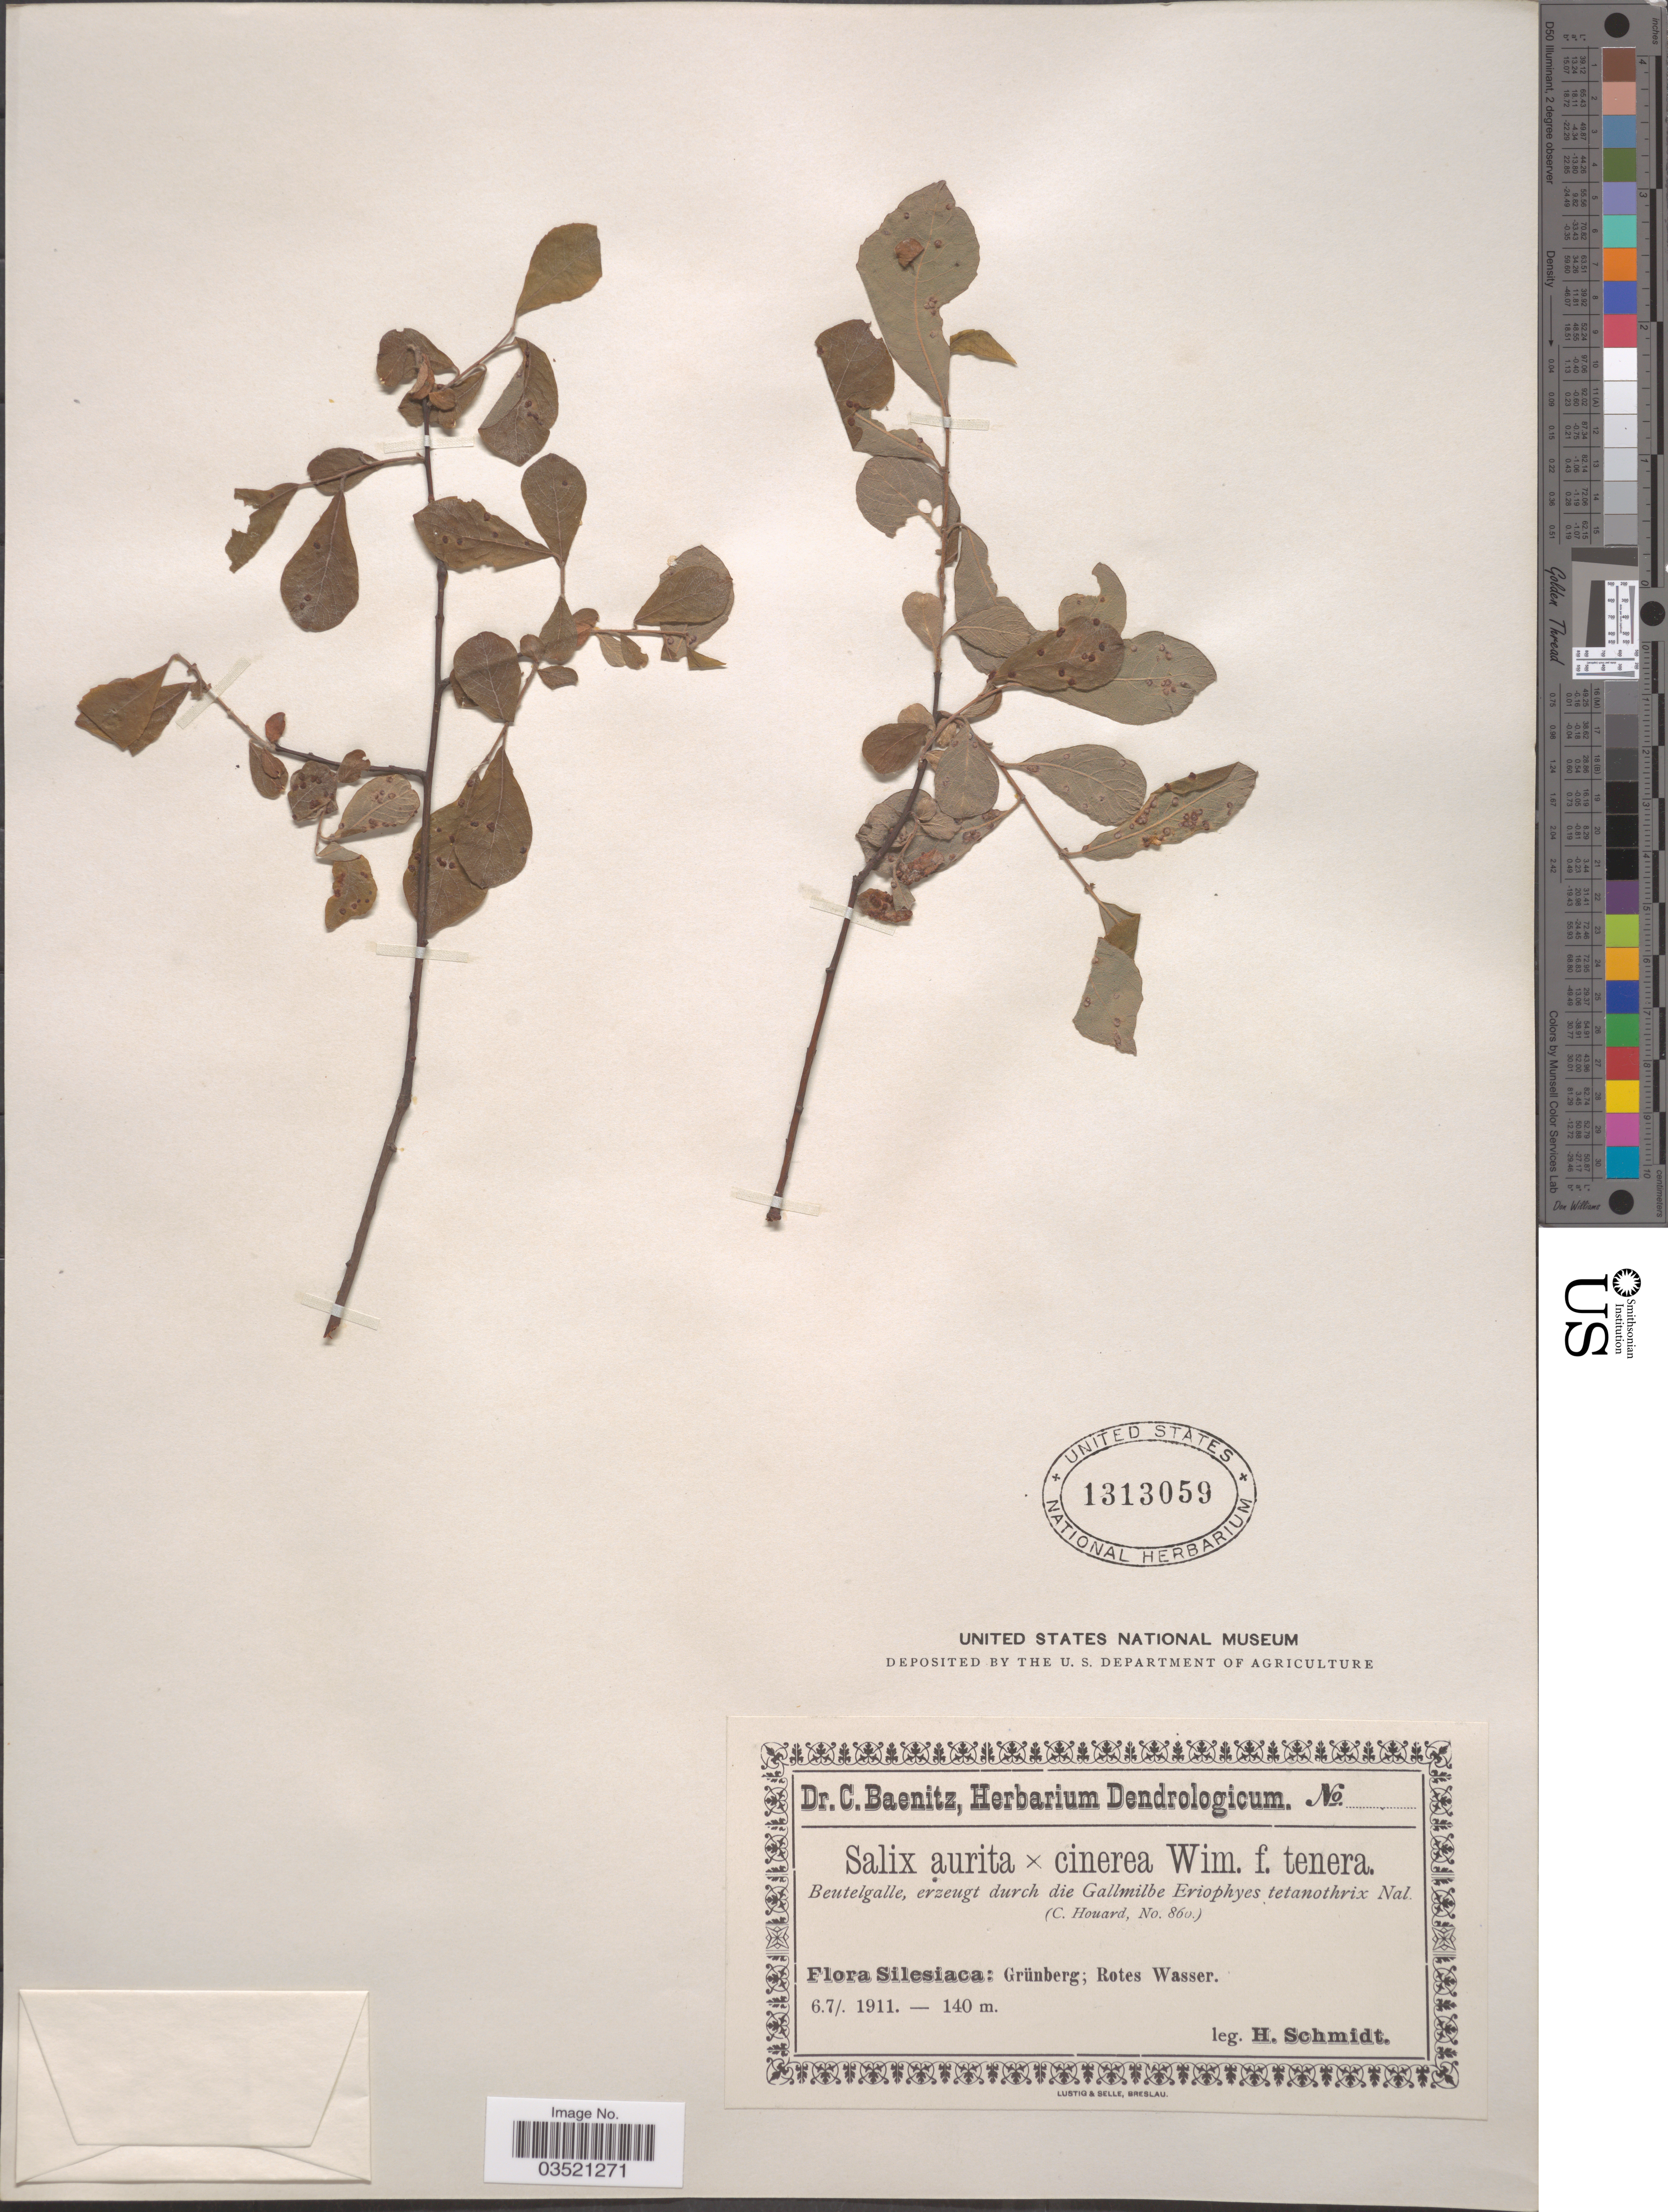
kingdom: Plantae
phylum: Tracheophyta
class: Magnoliopsida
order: Malpighiales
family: Salicaceae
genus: Salix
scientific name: Salix aurita x S. cinerea f. tenera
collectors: H. Schmidt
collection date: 1911-07-06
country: Poland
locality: Silesiaca: Grünberg; Rotes Wasser.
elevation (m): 140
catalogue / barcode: US 1313059